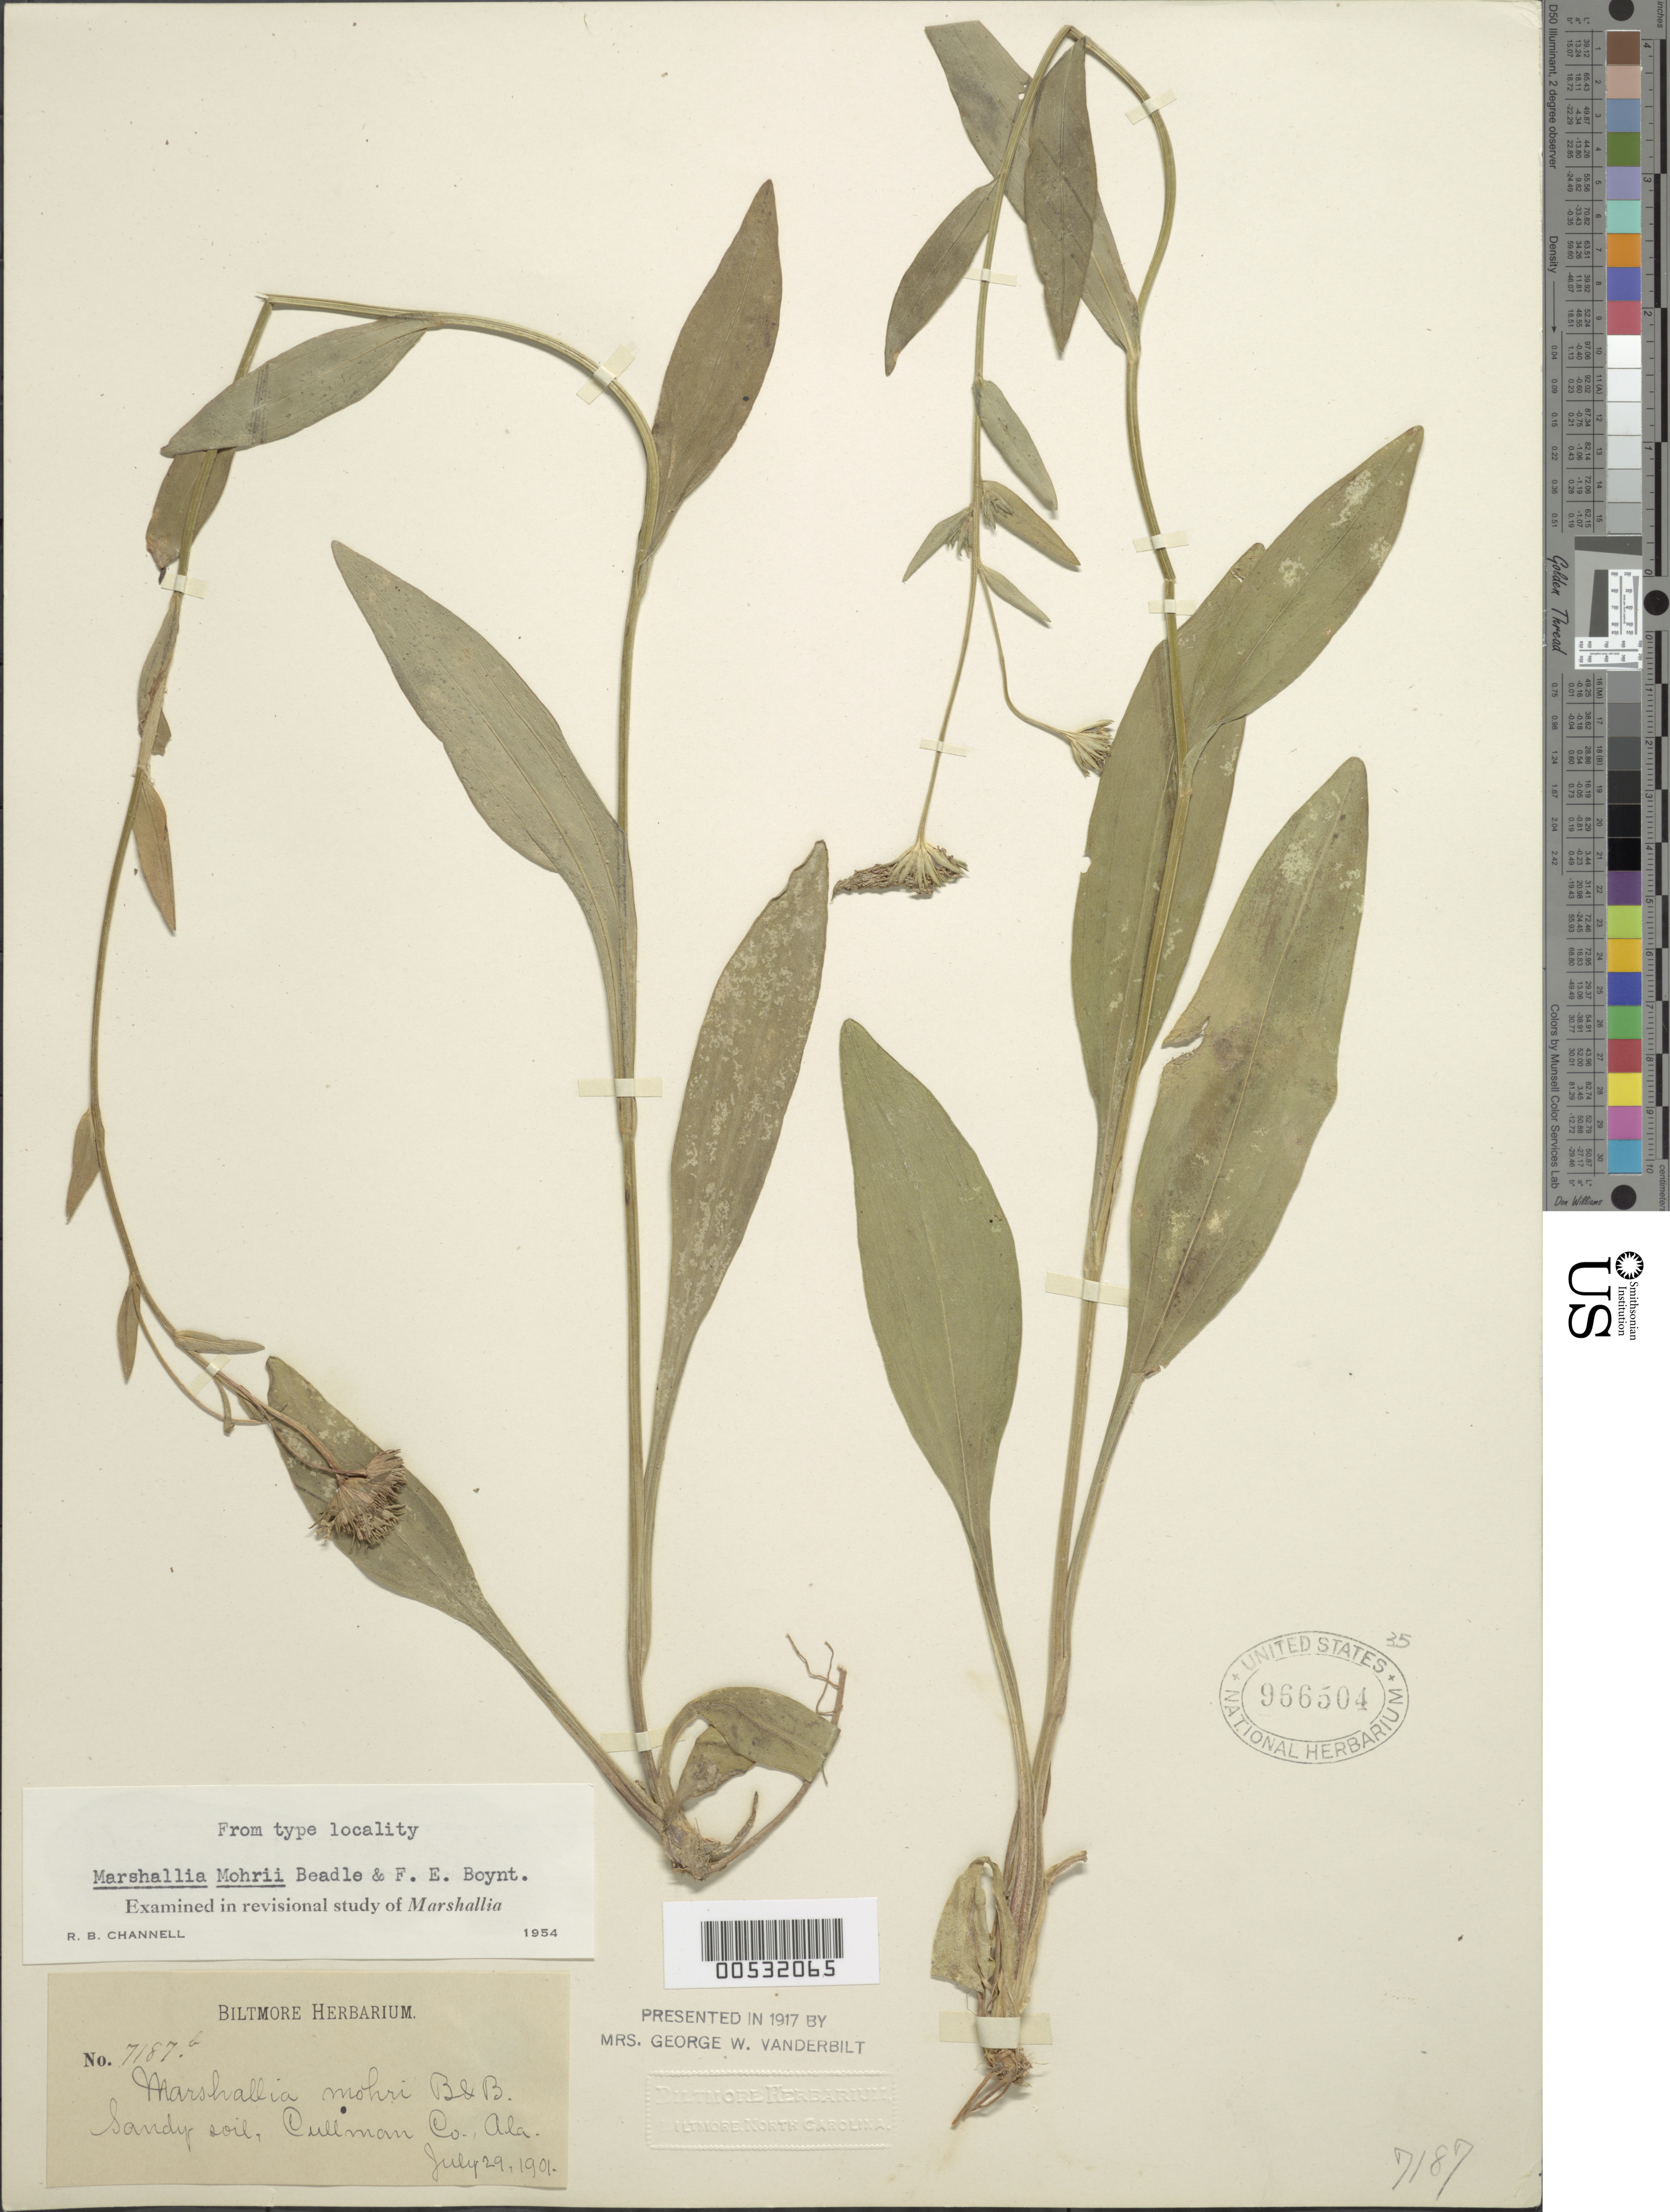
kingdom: Plantae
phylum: Tracheophyta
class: Magnoliopsida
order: Asterales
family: Asteraceae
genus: Marshallia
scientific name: Marshallia mohrii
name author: Beadle & F.E. Boynton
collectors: ex herb. Biltmore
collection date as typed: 29 Jul 1901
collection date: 1901-07-29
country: United States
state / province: Alabama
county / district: Cullman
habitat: Sandy soil.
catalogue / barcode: US 966504